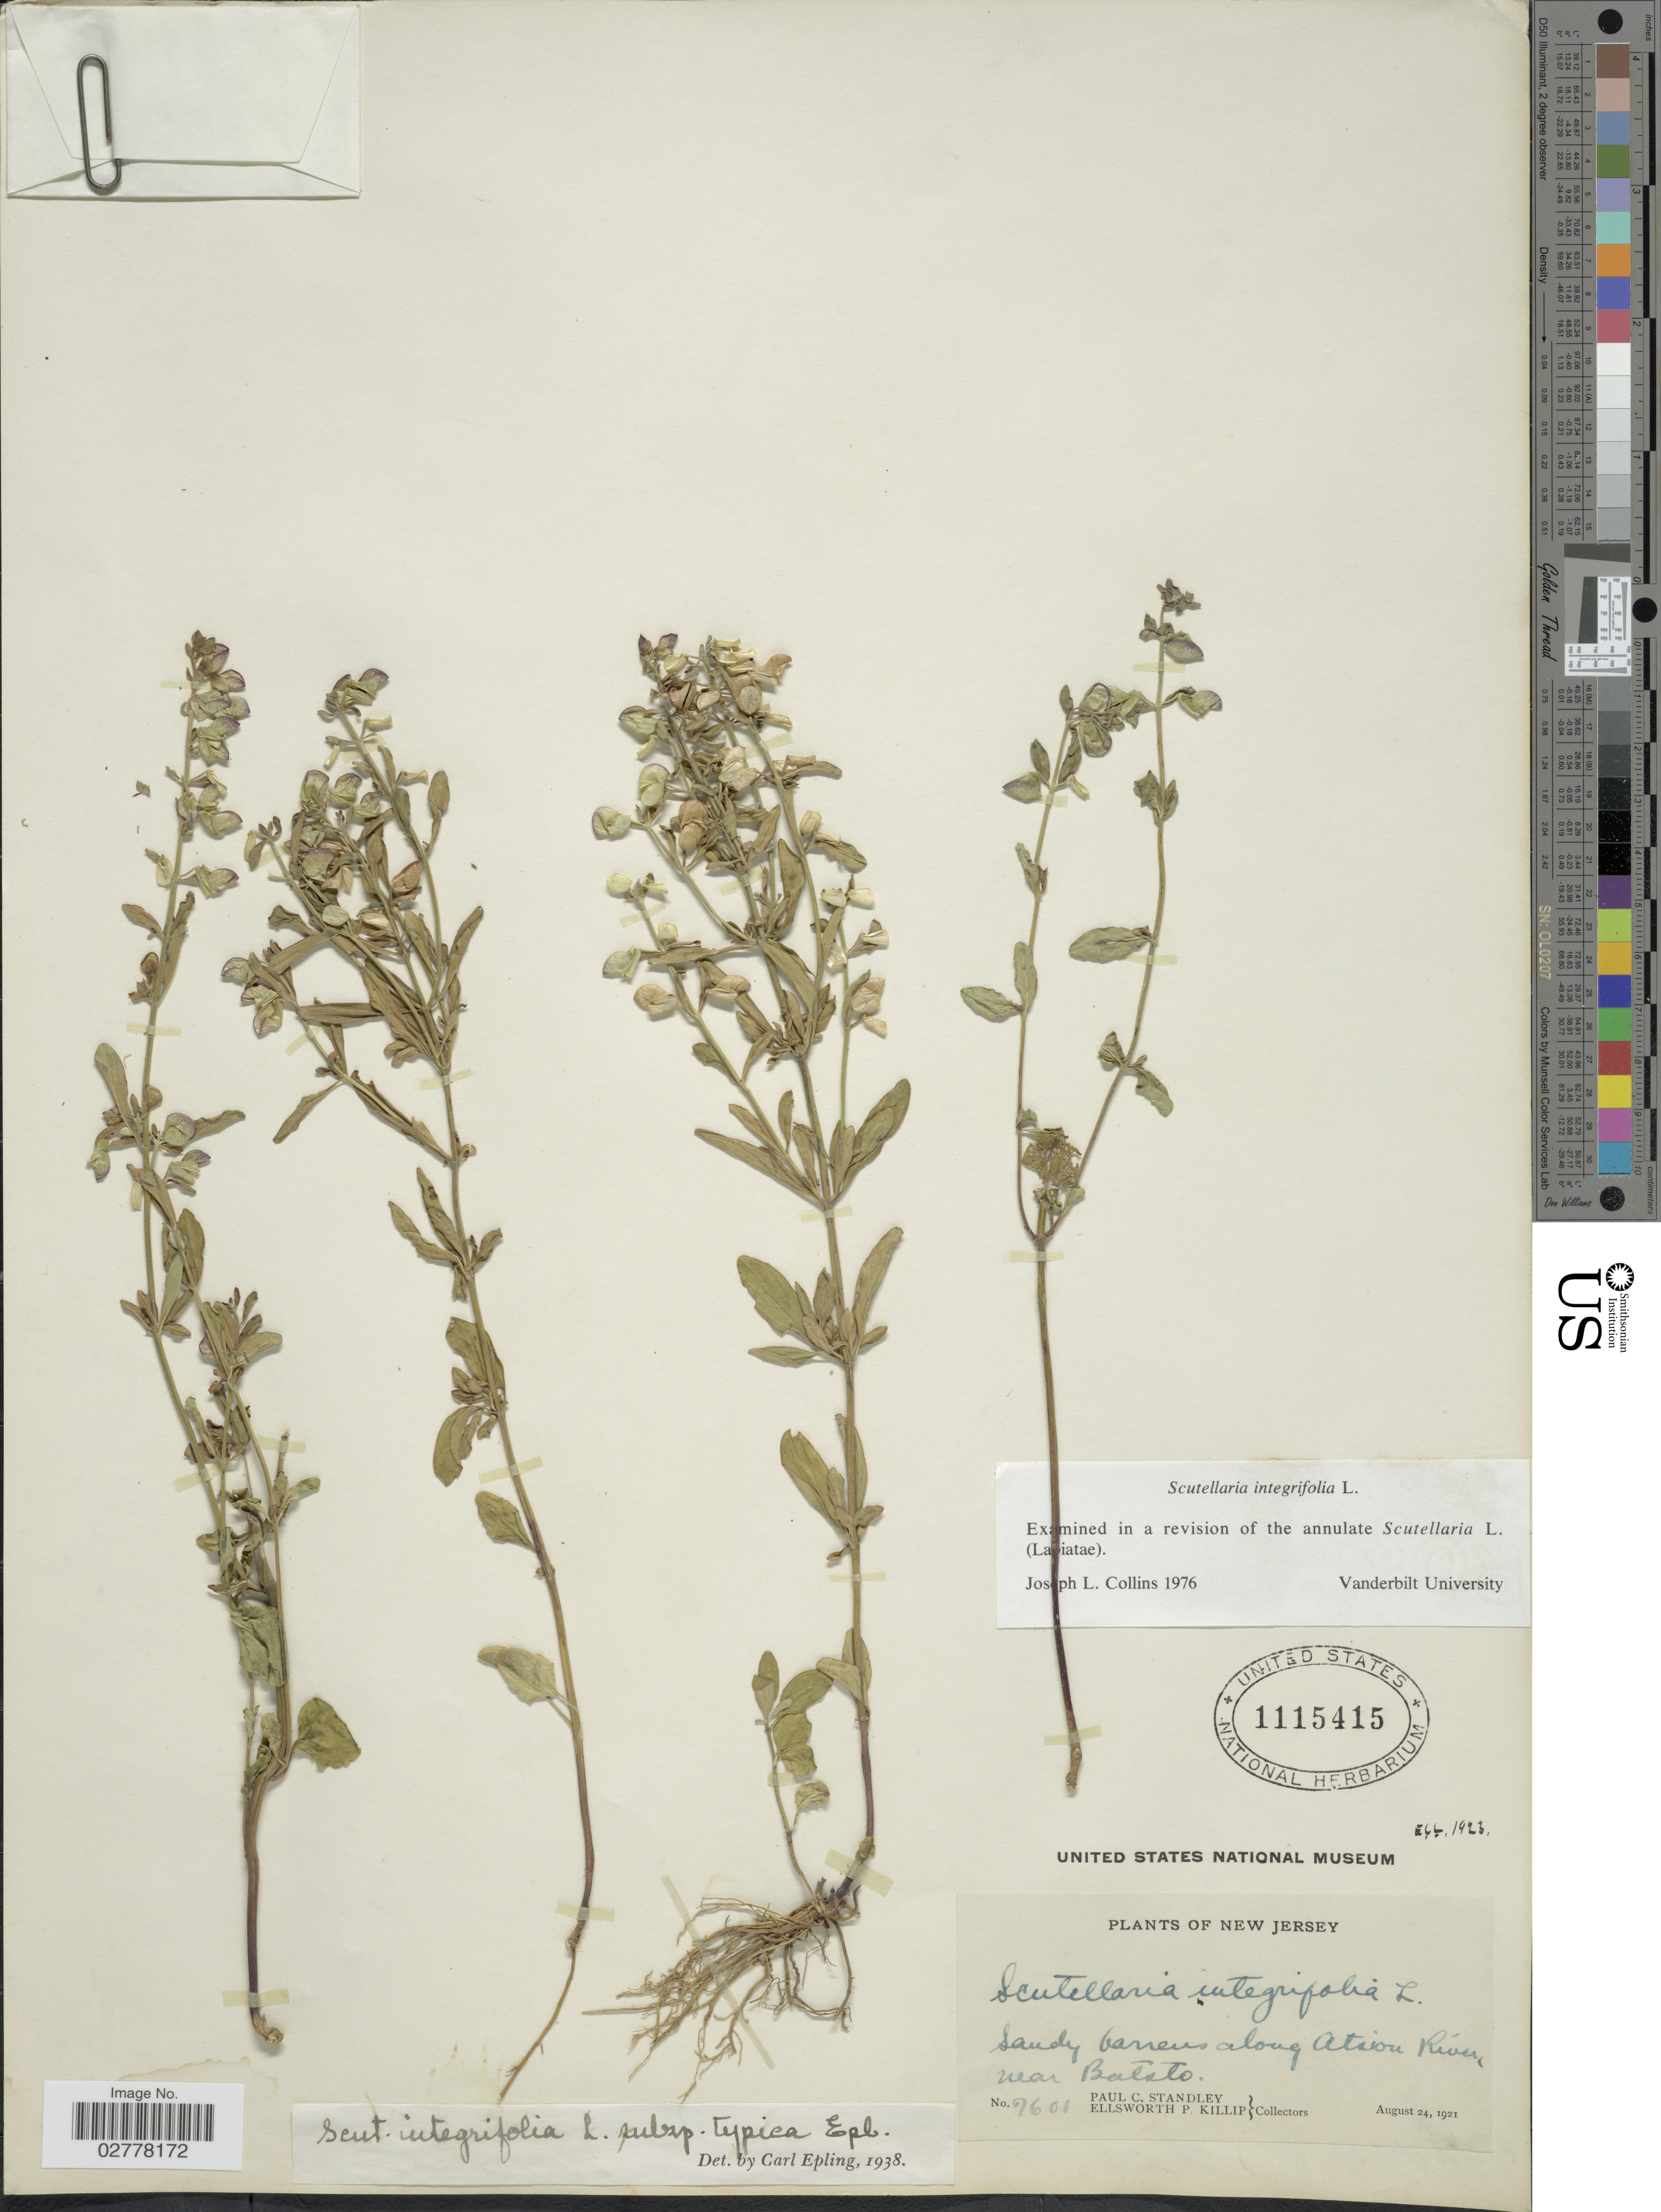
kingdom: Plantae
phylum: Tracheophyta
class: Magnoliopsida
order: Lamiales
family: Lamiaceae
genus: Scutellaria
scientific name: Scutellaria integrifolia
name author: L.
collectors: P. C. Standley & E. P. Killip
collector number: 7601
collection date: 1921-08-24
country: United States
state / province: New Jersey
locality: Sandy barrens along Atsion River, near Batsto.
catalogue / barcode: US 1115415